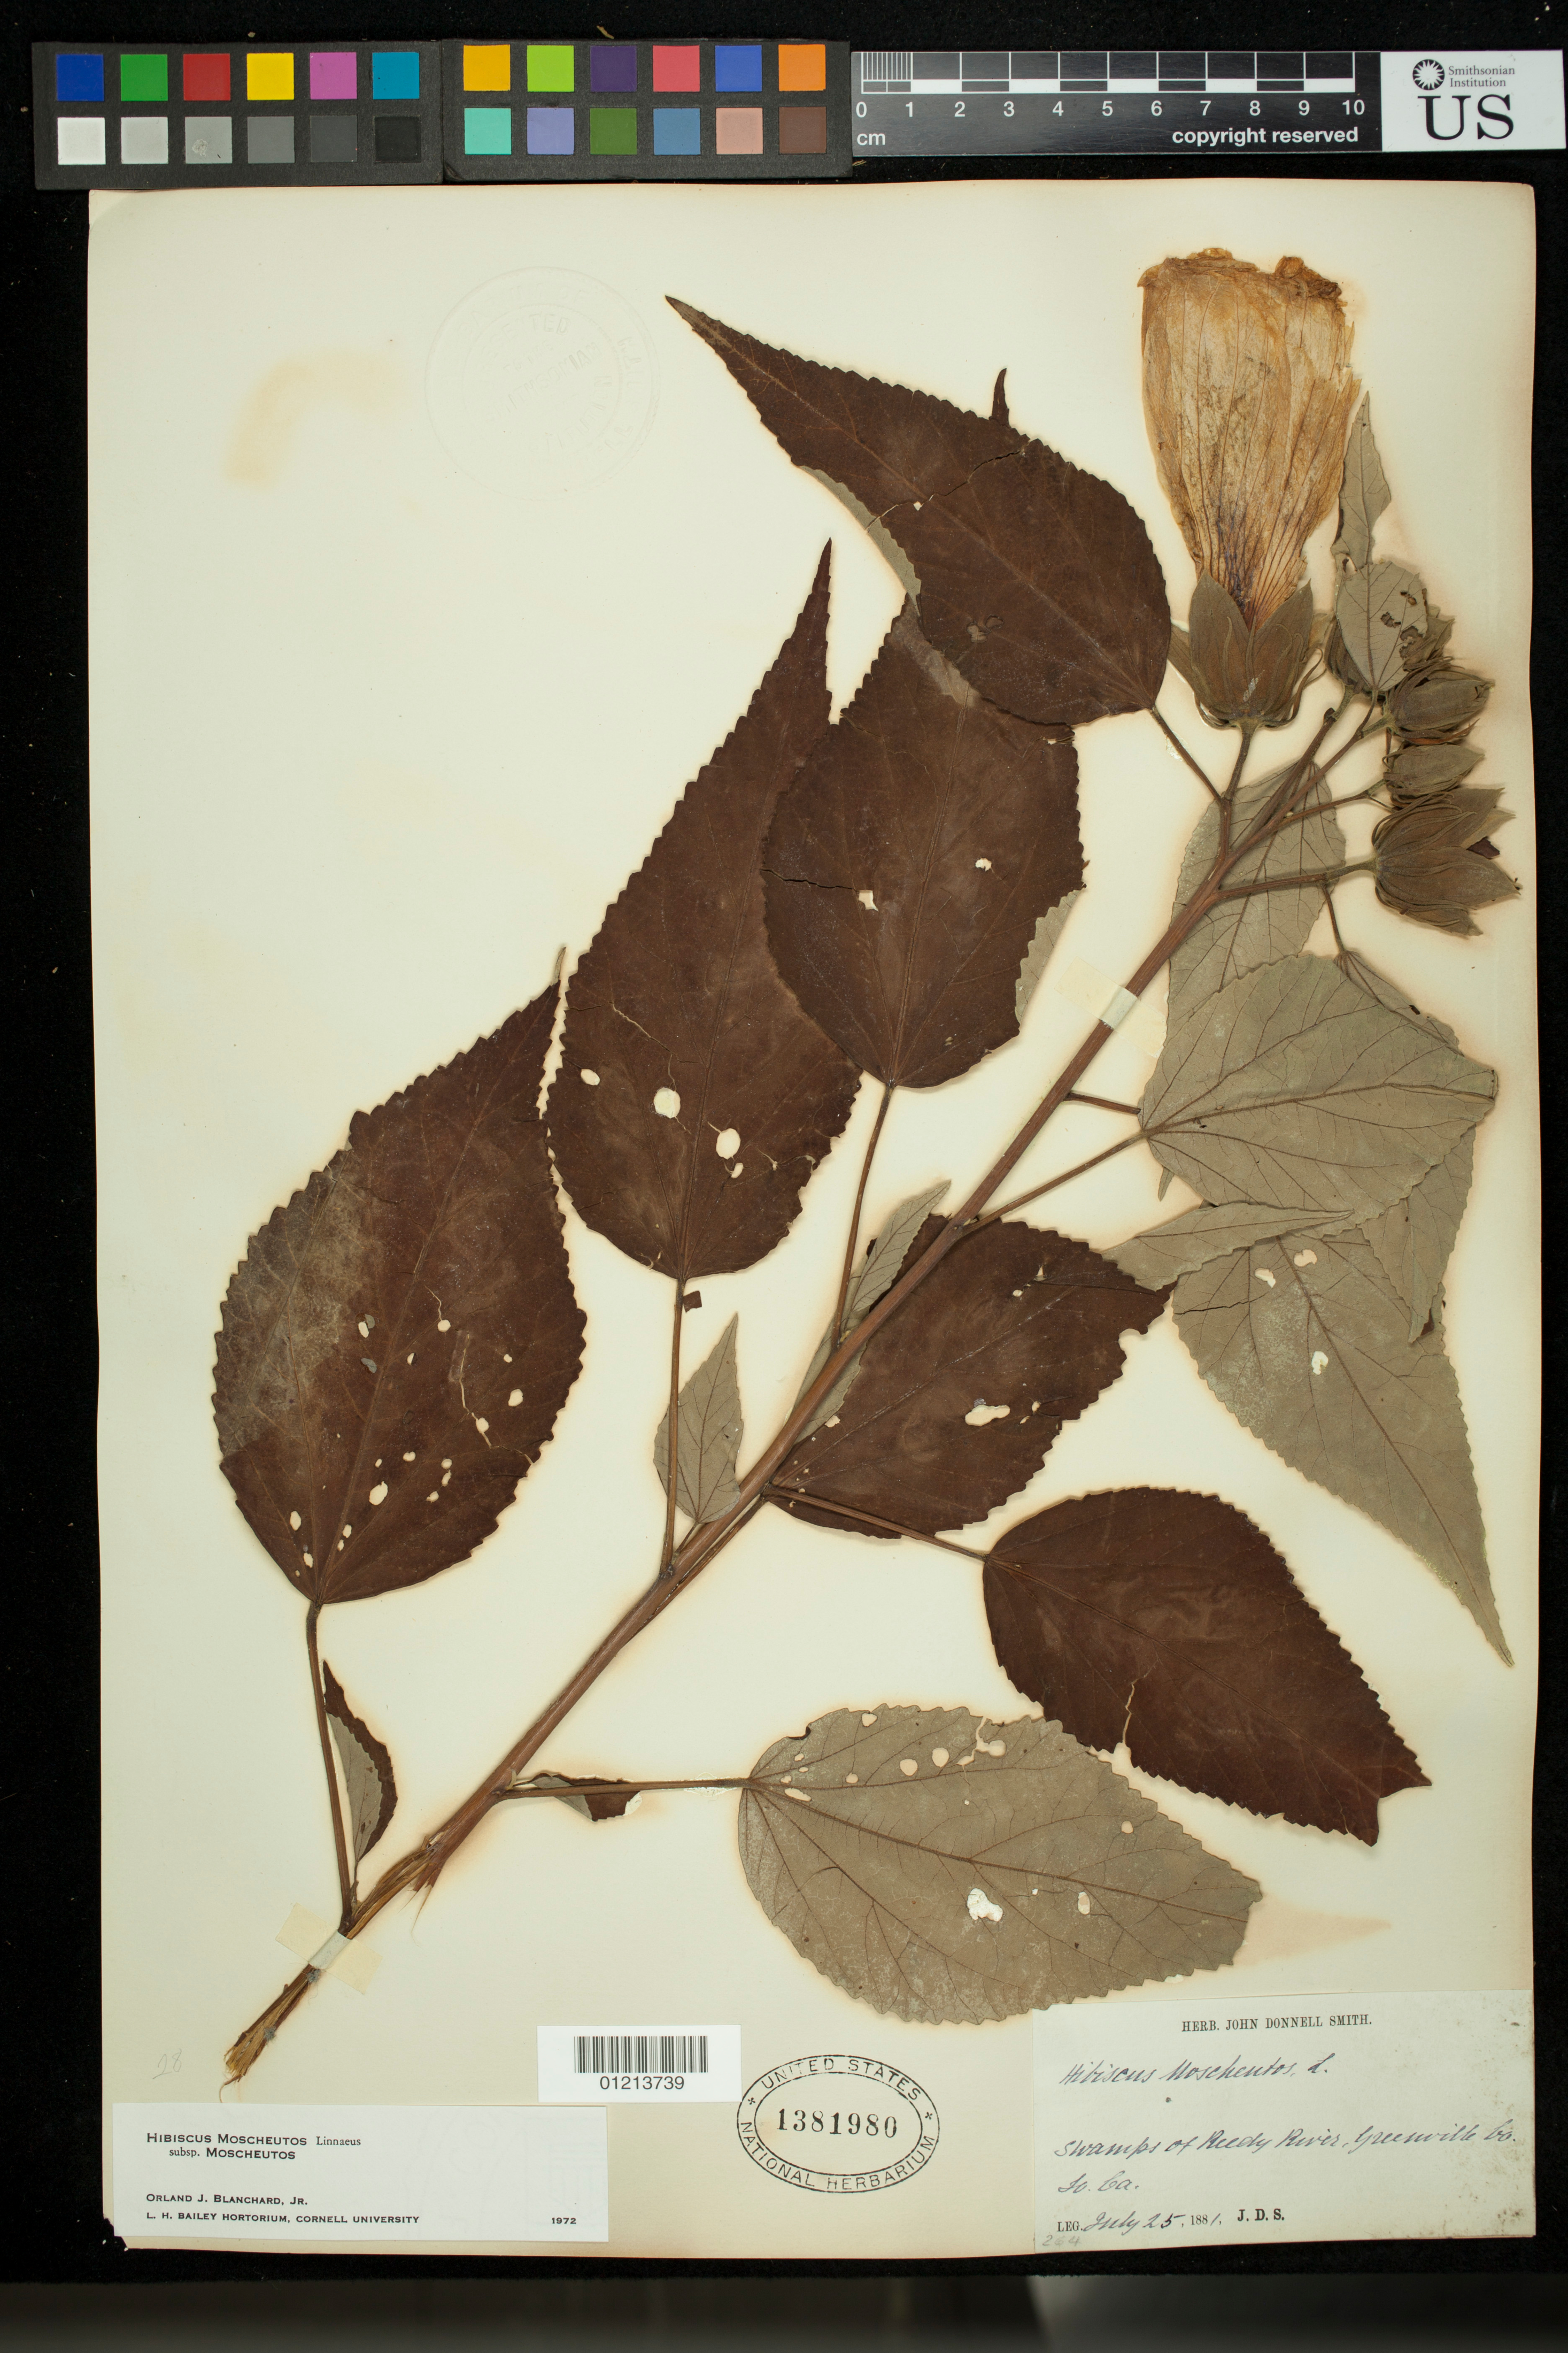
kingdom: Plantae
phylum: Tracheophyta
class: Magnoliopsida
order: Malvales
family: Malvaceae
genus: Hibiscus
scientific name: Hibiscus moscheutos subsp. moscheutos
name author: L.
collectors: J. Donnell Smith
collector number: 264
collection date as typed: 25 Jul 1881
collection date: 1881-07-25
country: United States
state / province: South Carolina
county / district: Greenville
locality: Swamps of Reedy River, Greenvill Co.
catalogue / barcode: US 1381980